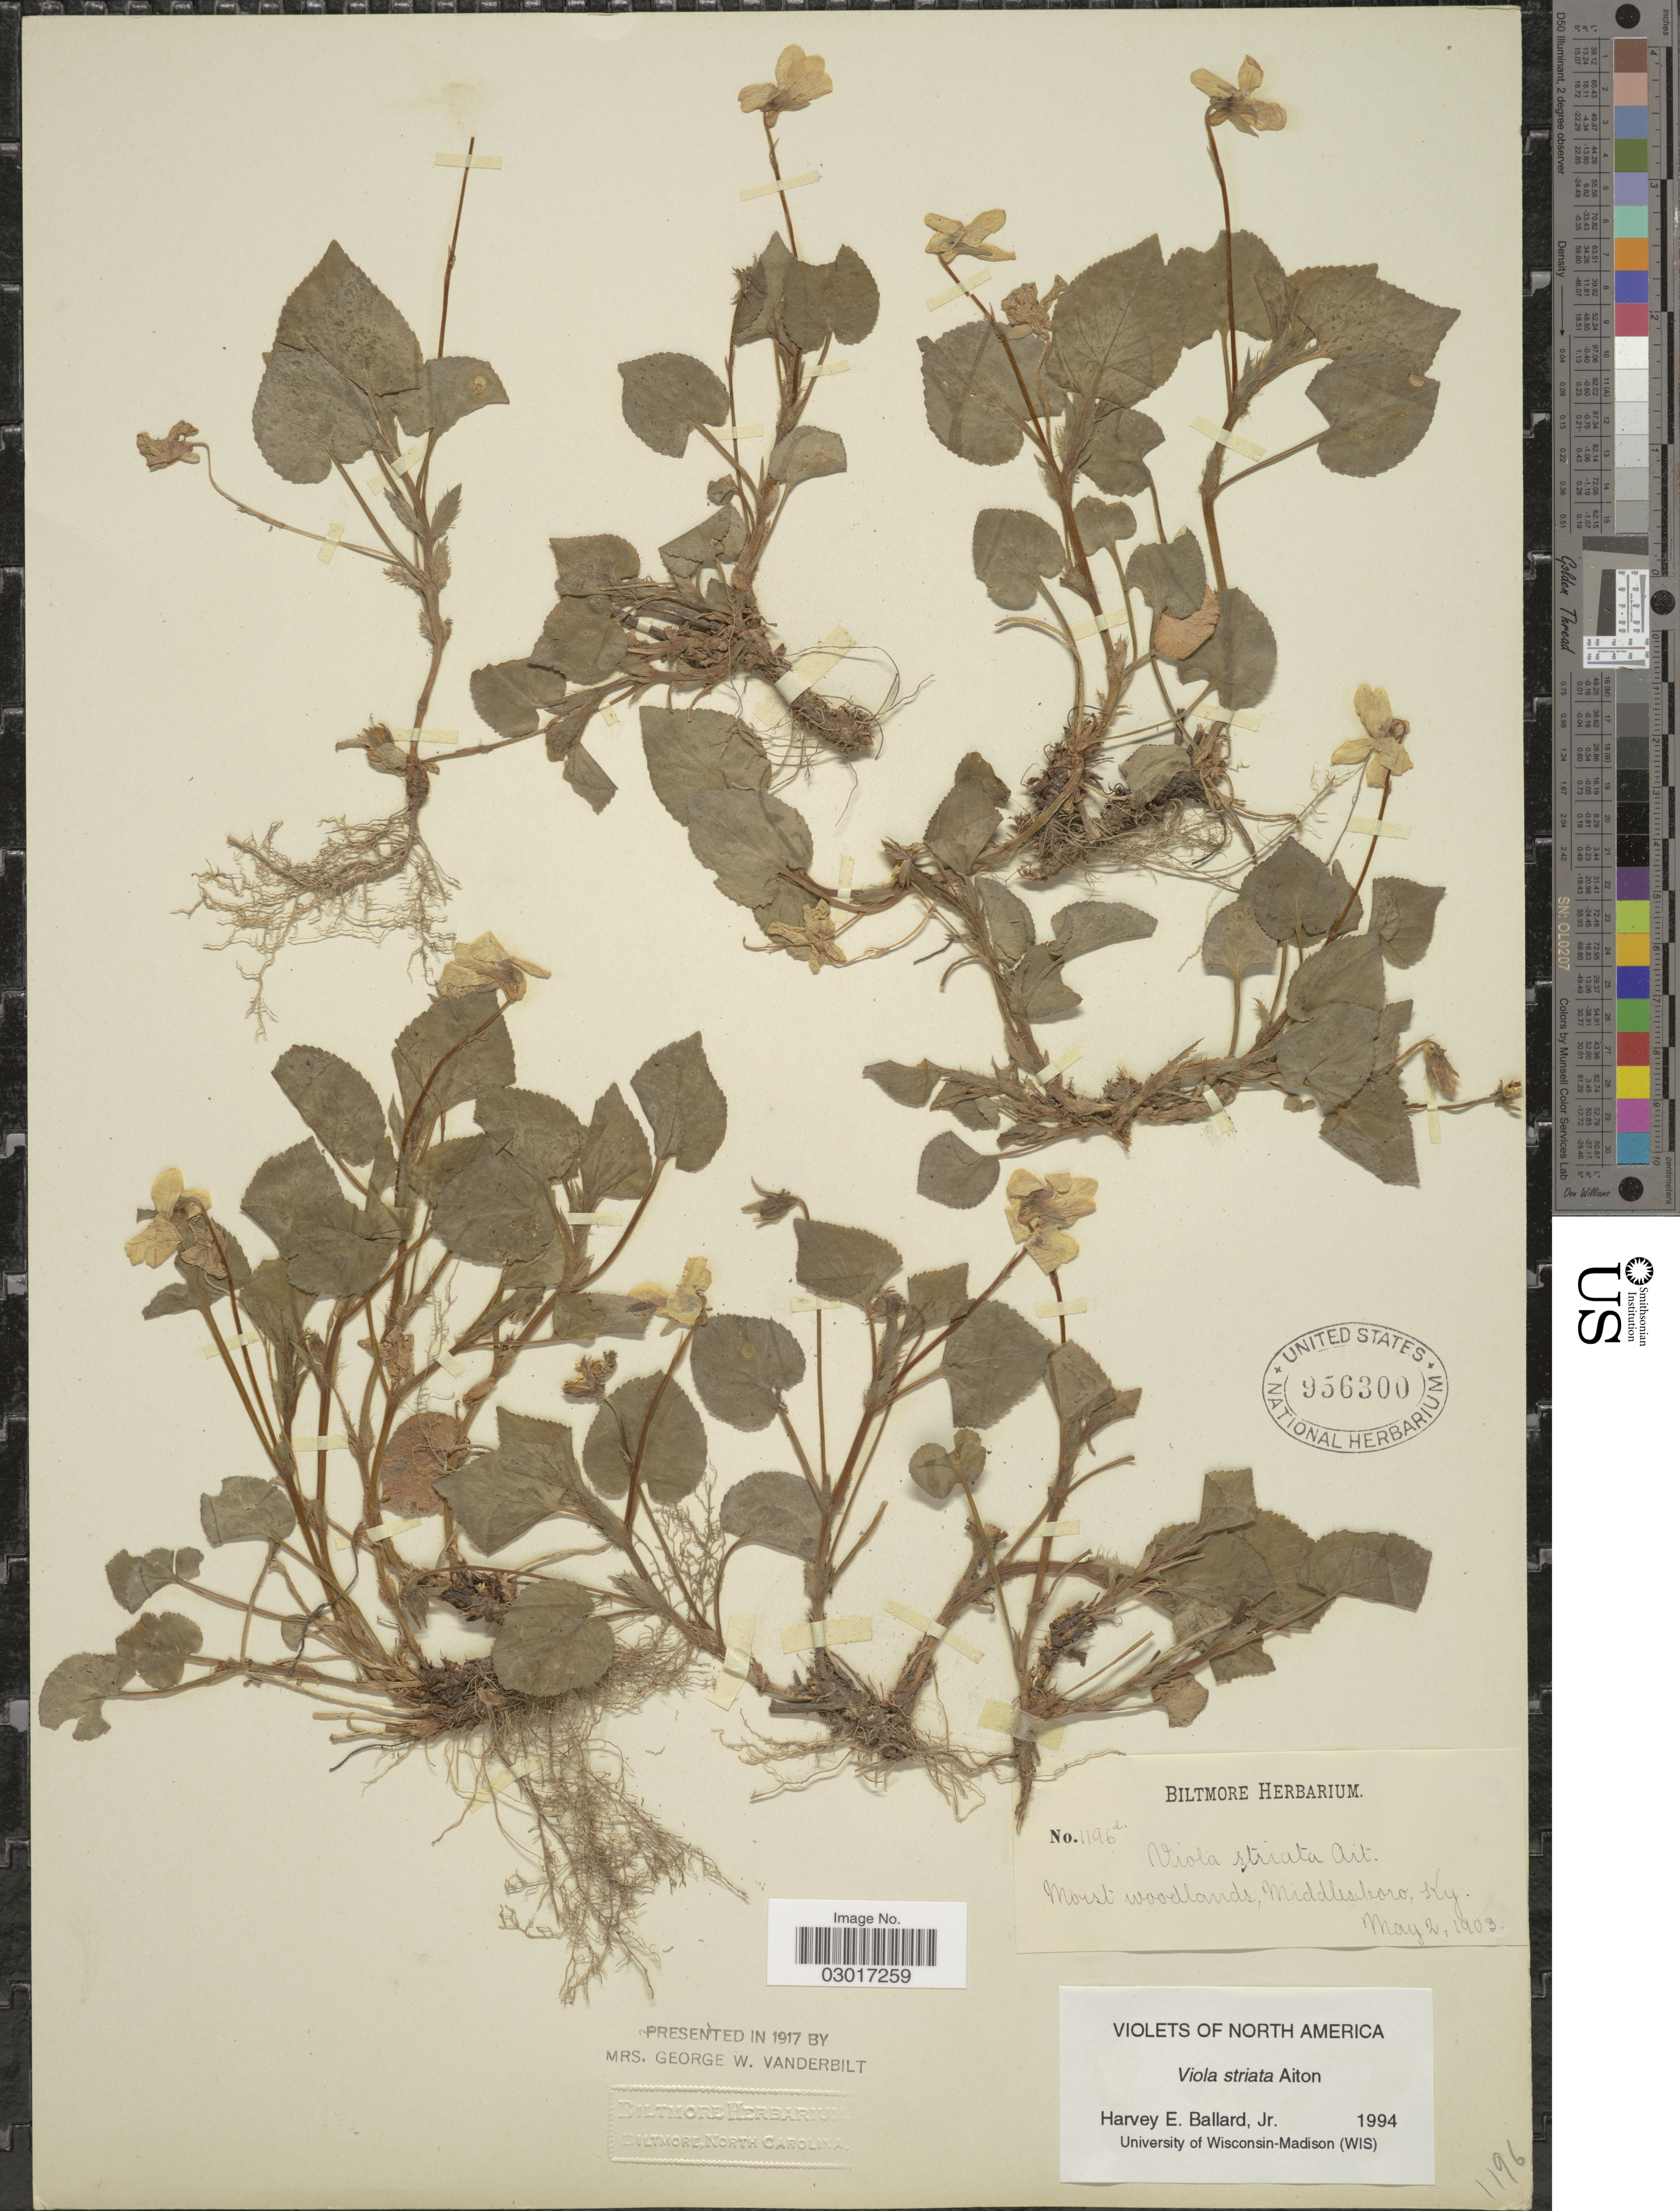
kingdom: Plantae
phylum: Tracheophyta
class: Magnoliopsida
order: Malpighiales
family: Violaceae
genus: Viola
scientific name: Viola striata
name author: Aiton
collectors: ex herb. Biltmore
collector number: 1196e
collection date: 1903-05-02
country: United States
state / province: Kentucky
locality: Moist woodlands, Middlesboro, Ky.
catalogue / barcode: US 956300